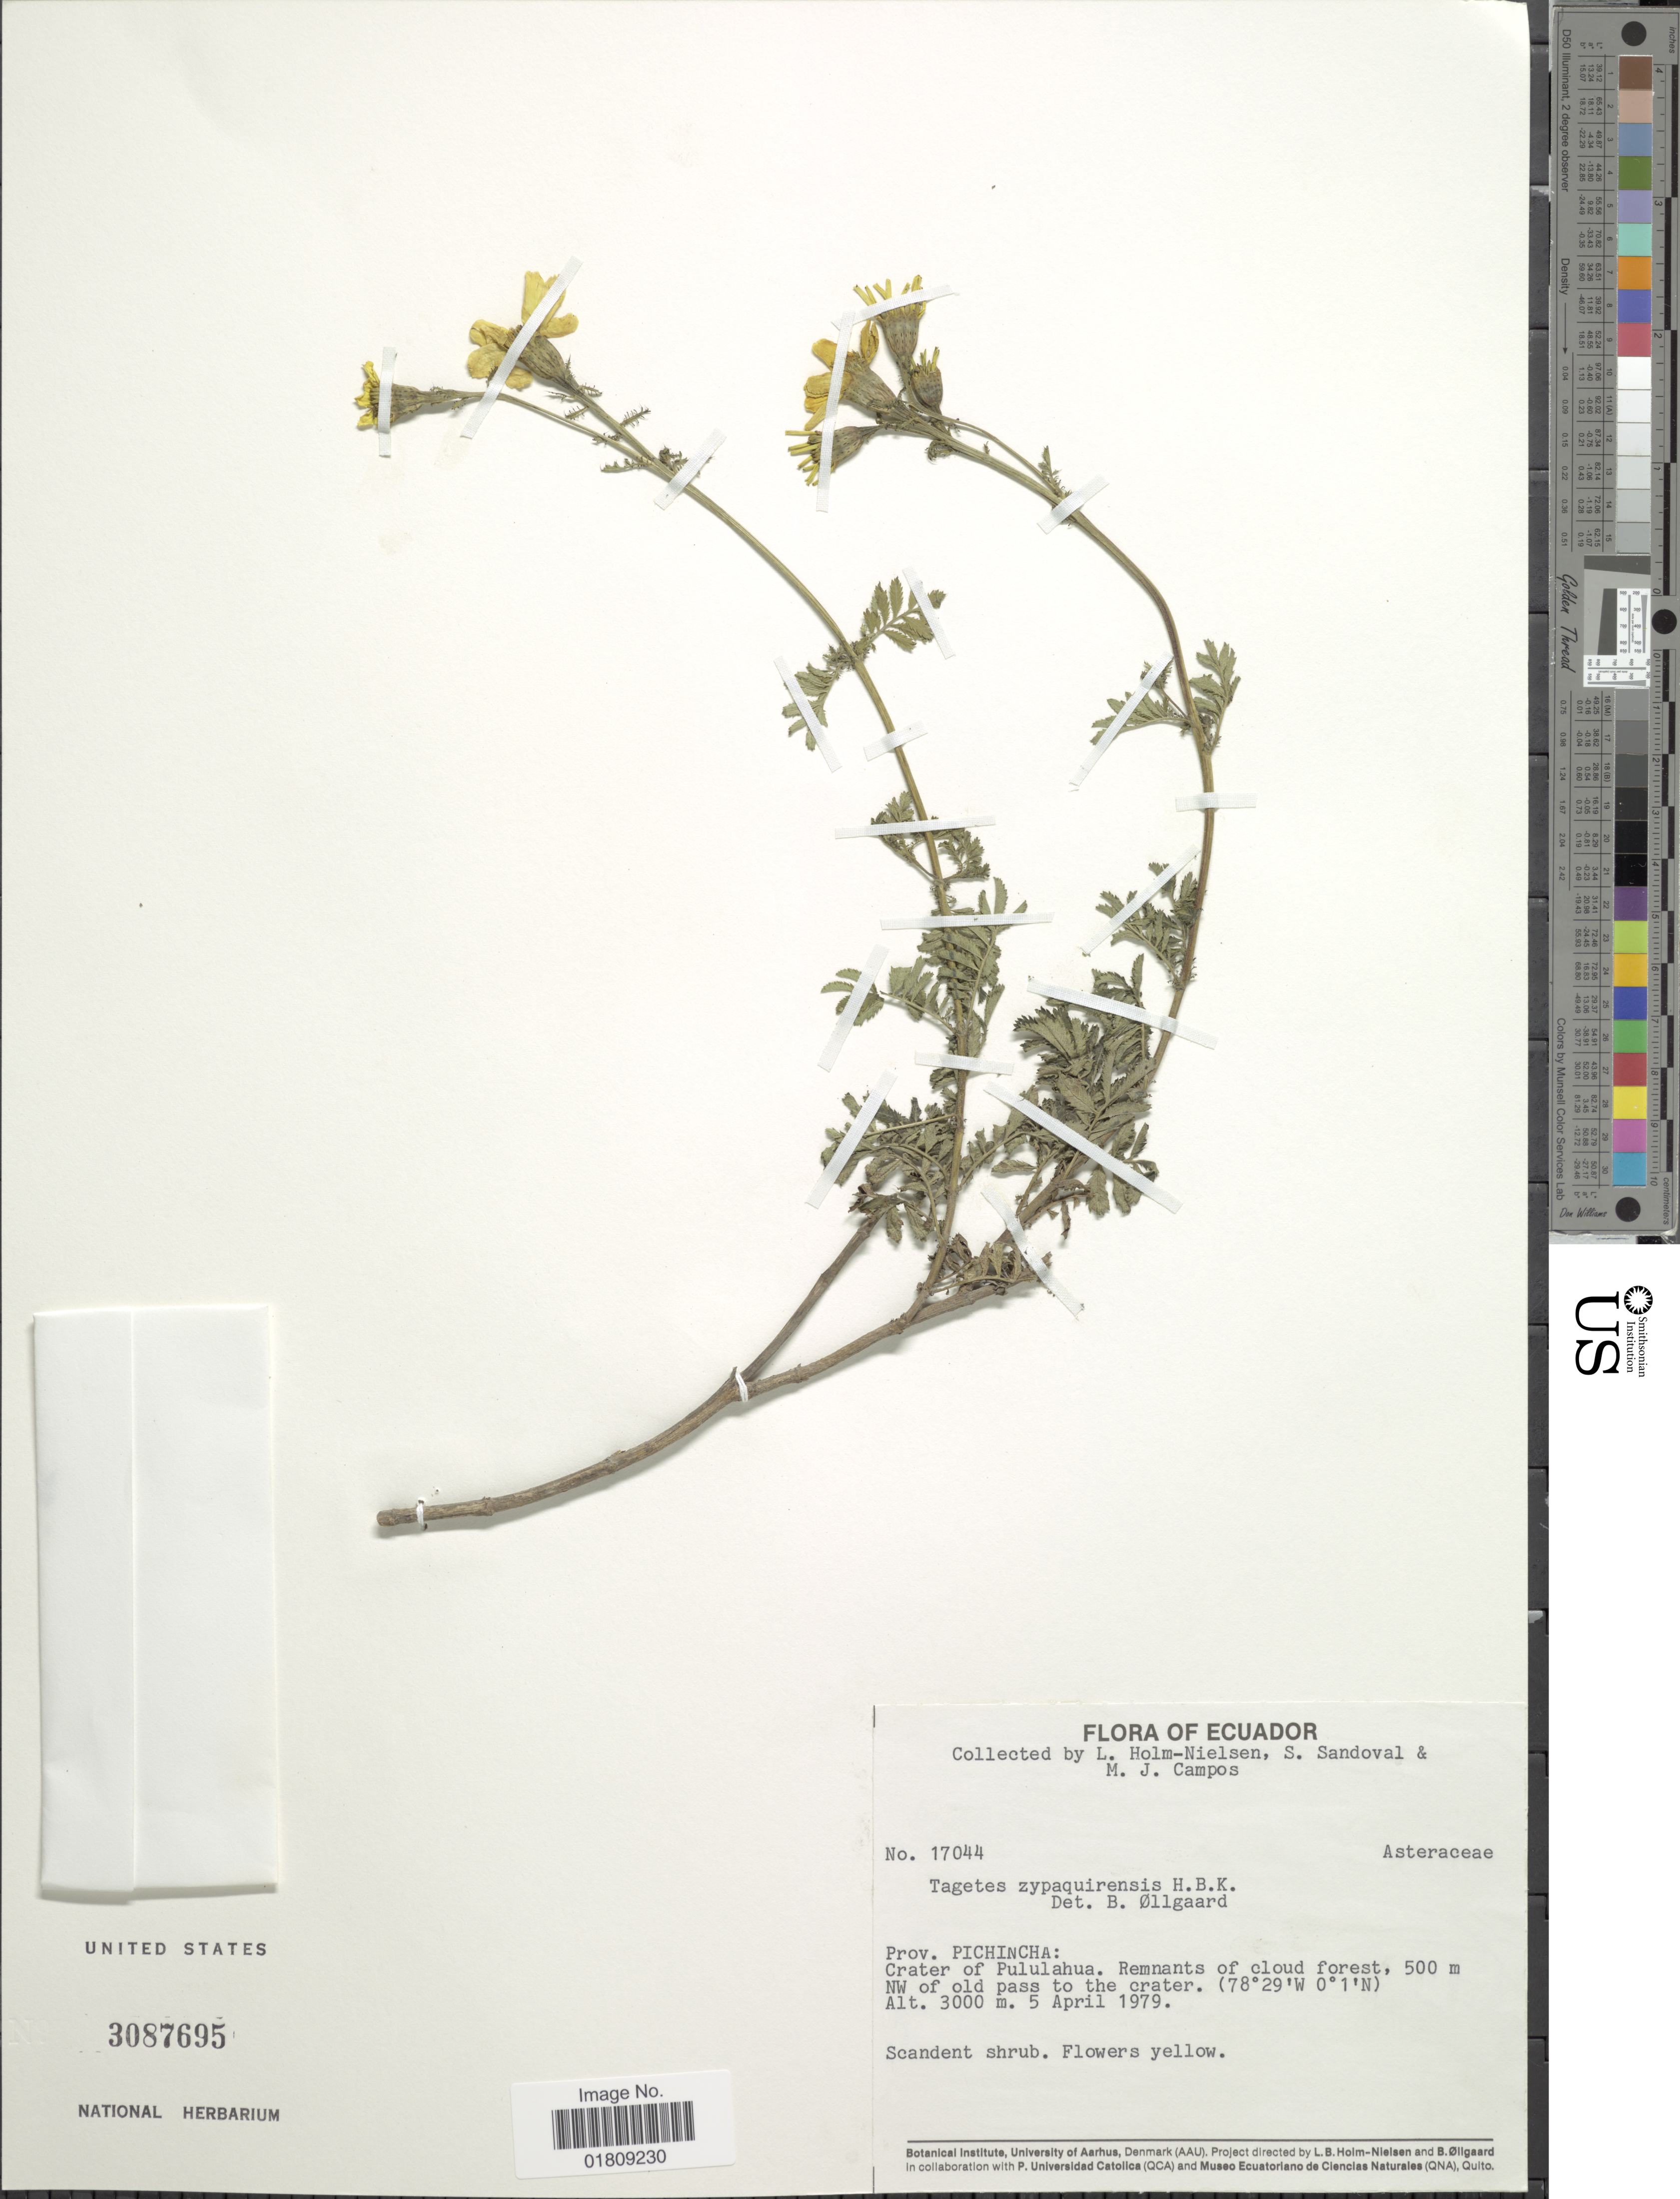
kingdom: Plantae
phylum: Tracheophyta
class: Magnoliopsida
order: Asterales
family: Asteraceae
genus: Tagetes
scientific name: Tagetes zypaquirensis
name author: Humb. & Bonpl.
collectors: L. B. Holm-Nielsen, S. Sandoval & M. Campos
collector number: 17044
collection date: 1979-04-05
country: Ecuador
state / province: Pichincha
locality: Crater of Pululahua, NW of old pass to the crater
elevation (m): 3000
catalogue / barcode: US 3087695